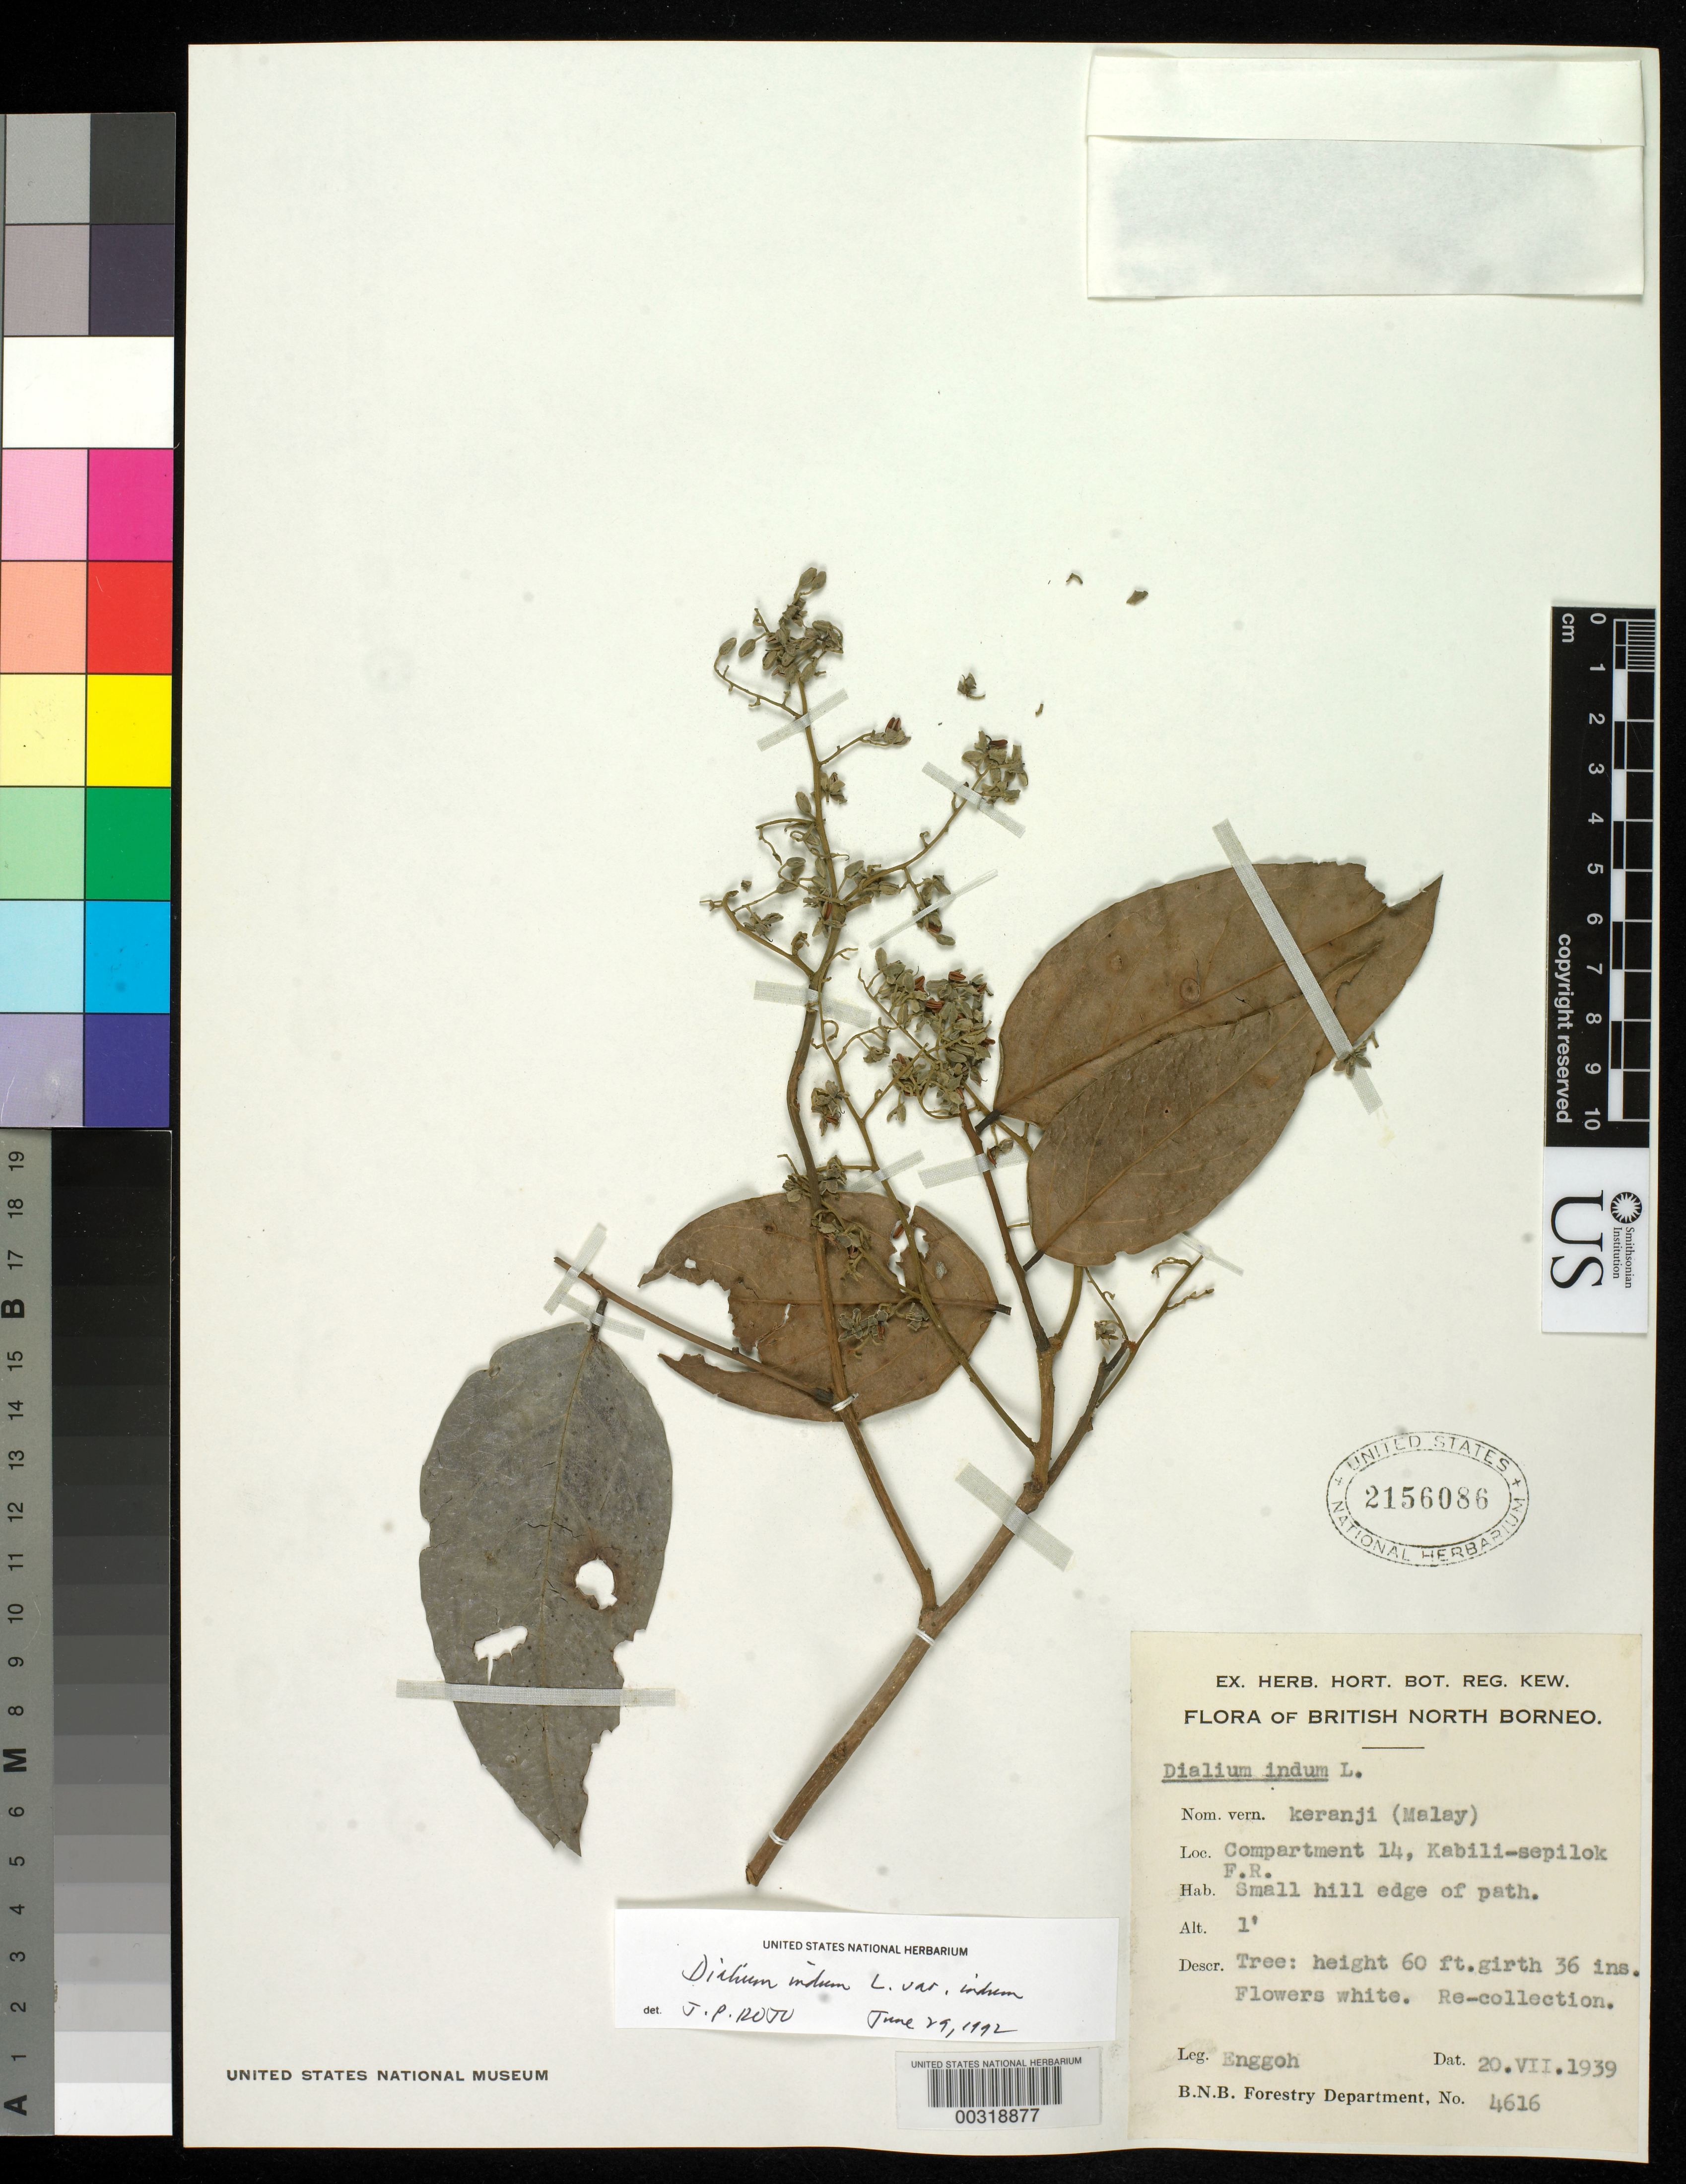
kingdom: Plantae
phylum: Tracheophyta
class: Magnoliopsida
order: Fabales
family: Fabaceae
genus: Dialium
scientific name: Dialium indum var. indum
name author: L.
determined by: Rojo, Justo P., (L), Nationaal Herbarium Nederland, Leiden University branch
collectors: -. Enggoh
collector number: B.n.b. Forestry Dept. No. 4616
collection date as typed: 20 Jul 1939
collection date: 1939-07-20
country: Malaysia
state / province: Sabah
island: Borneo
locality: Compartment 14, kabili-sepilok f.r. elopura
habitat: Small hill edge of path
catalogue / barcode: US 2156086